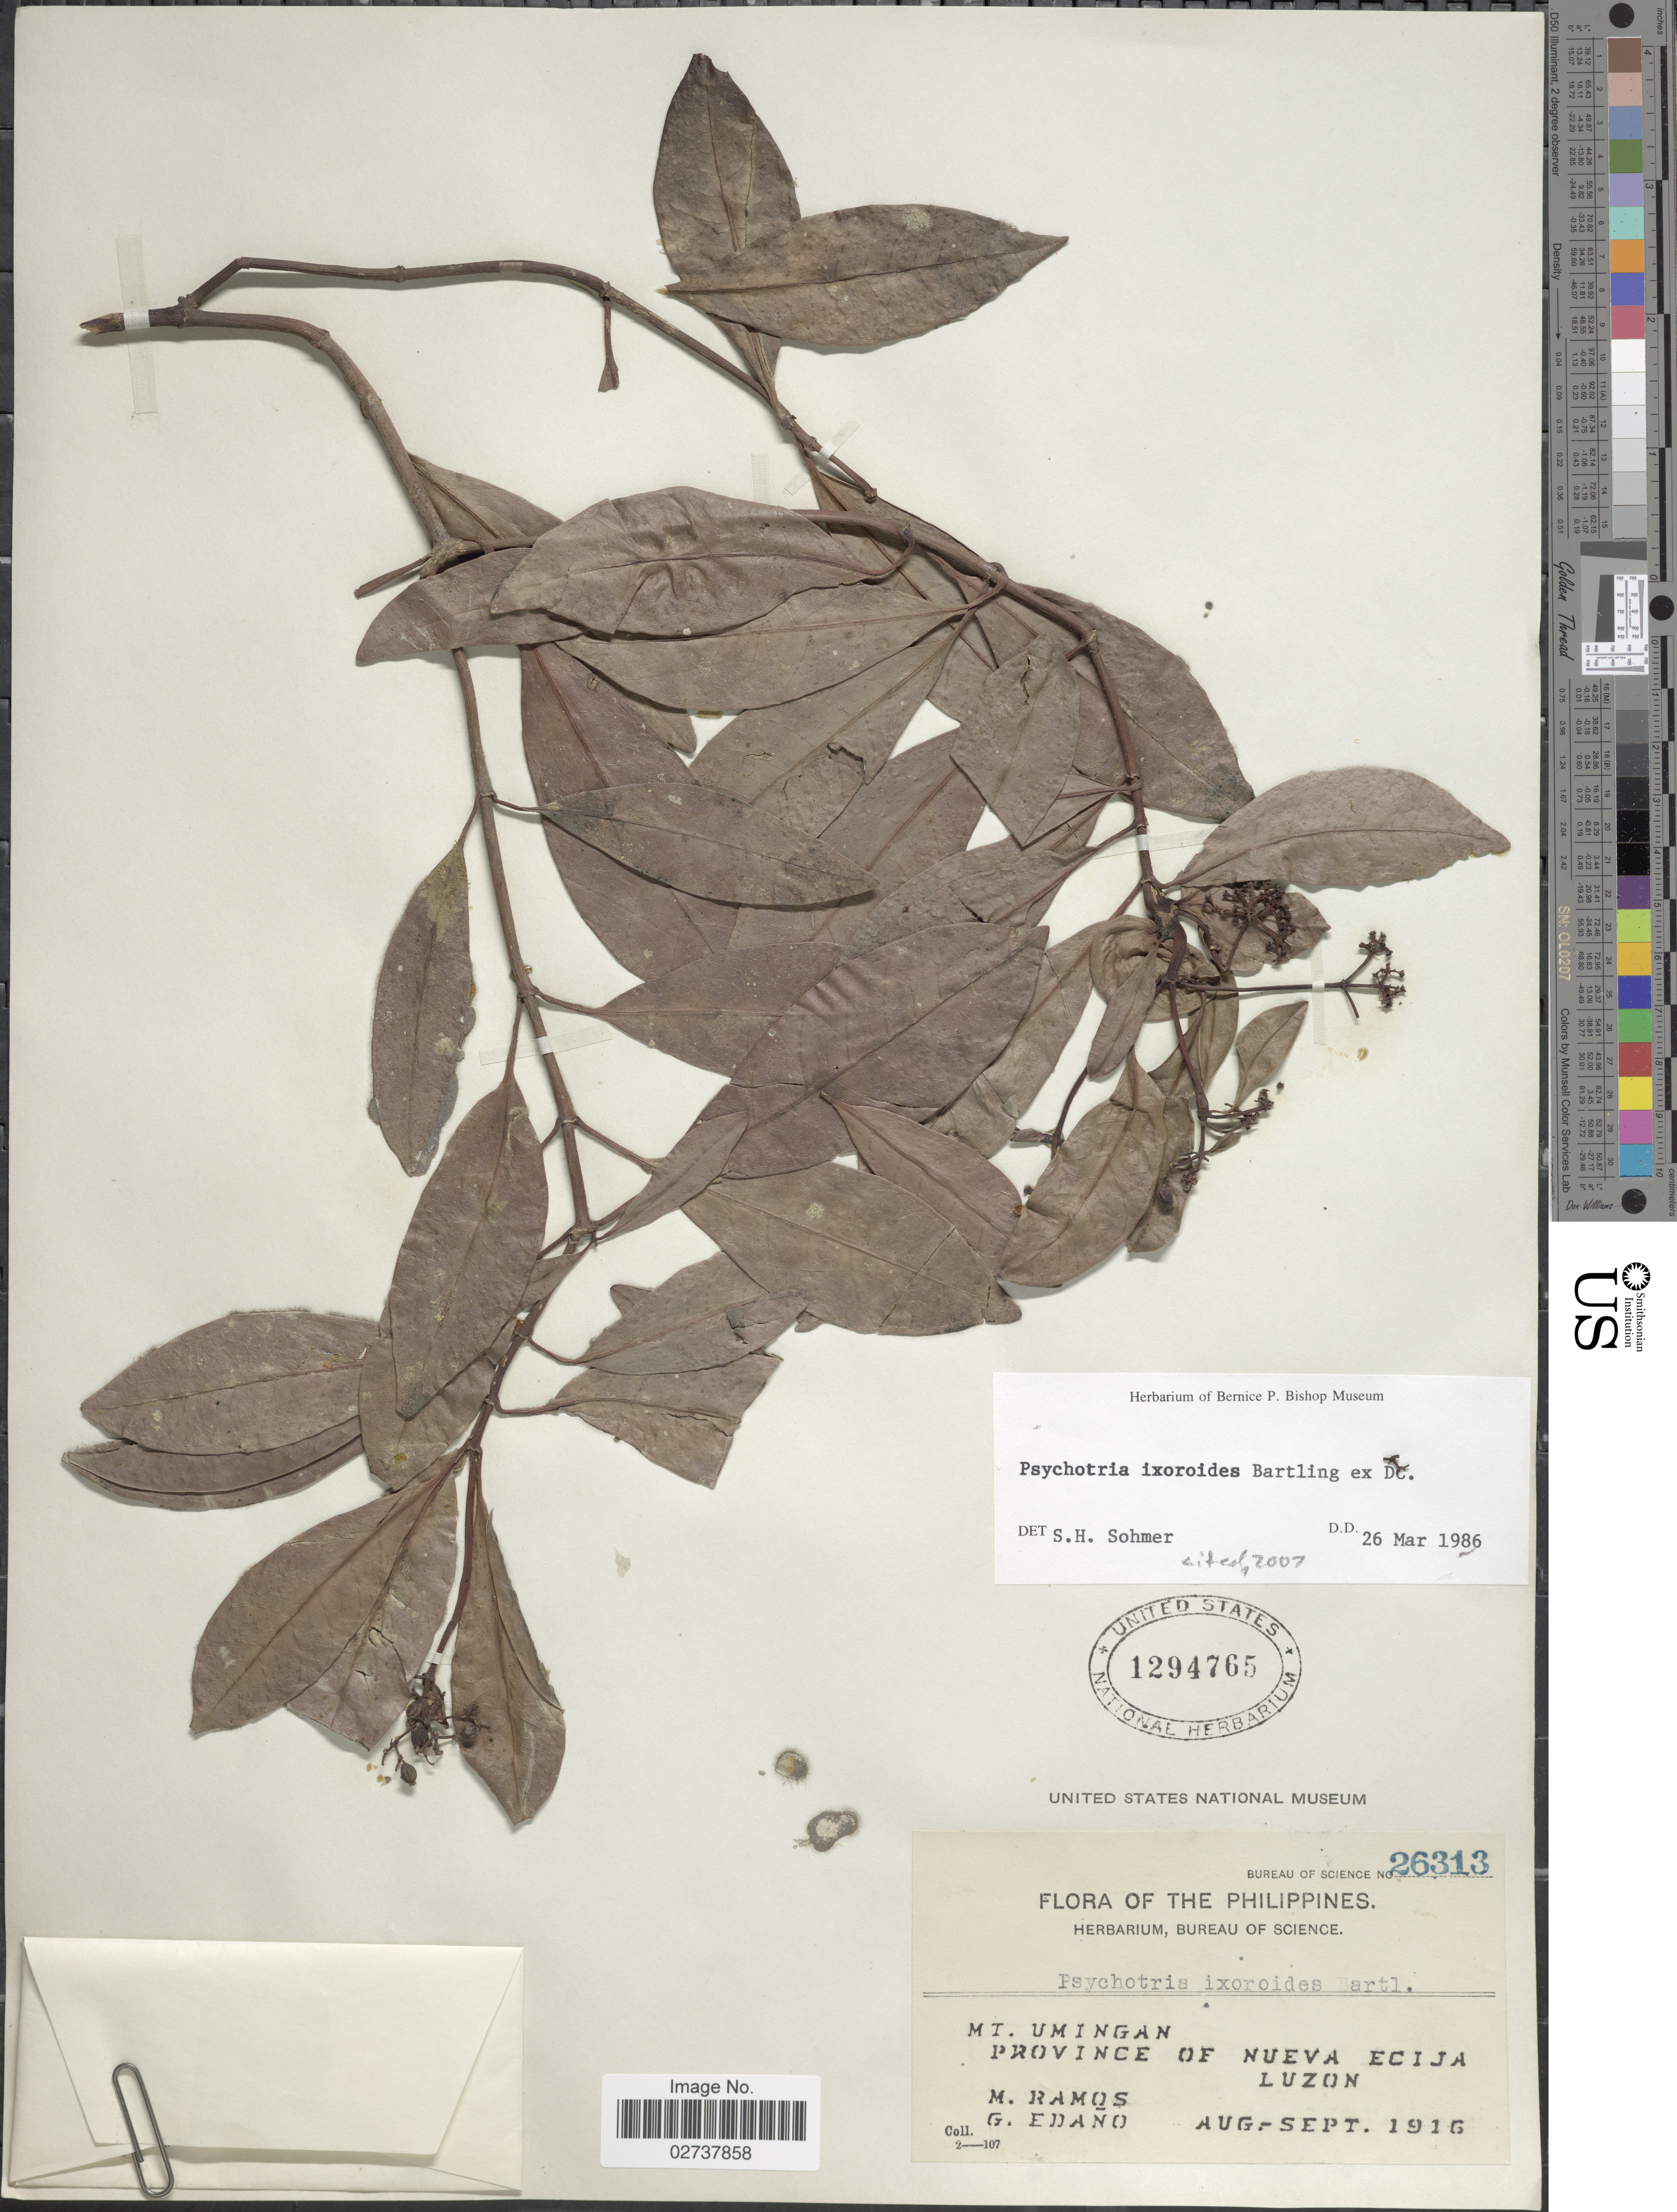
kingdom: Plantae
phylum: Tracheophyta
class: Magnoliopsida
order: Gentianales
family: Rubiaceae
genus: Psychotria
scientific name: Psychotria ixoroides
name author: Bartl. ex DC.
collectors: M. Ramos & G. Edaño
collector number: Bureau of Science 26313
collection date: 1916-08/1916-09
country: Philippines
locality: Mt. Umingan, Province of Nueva Ecija, Luzon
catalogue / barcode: US 1294765